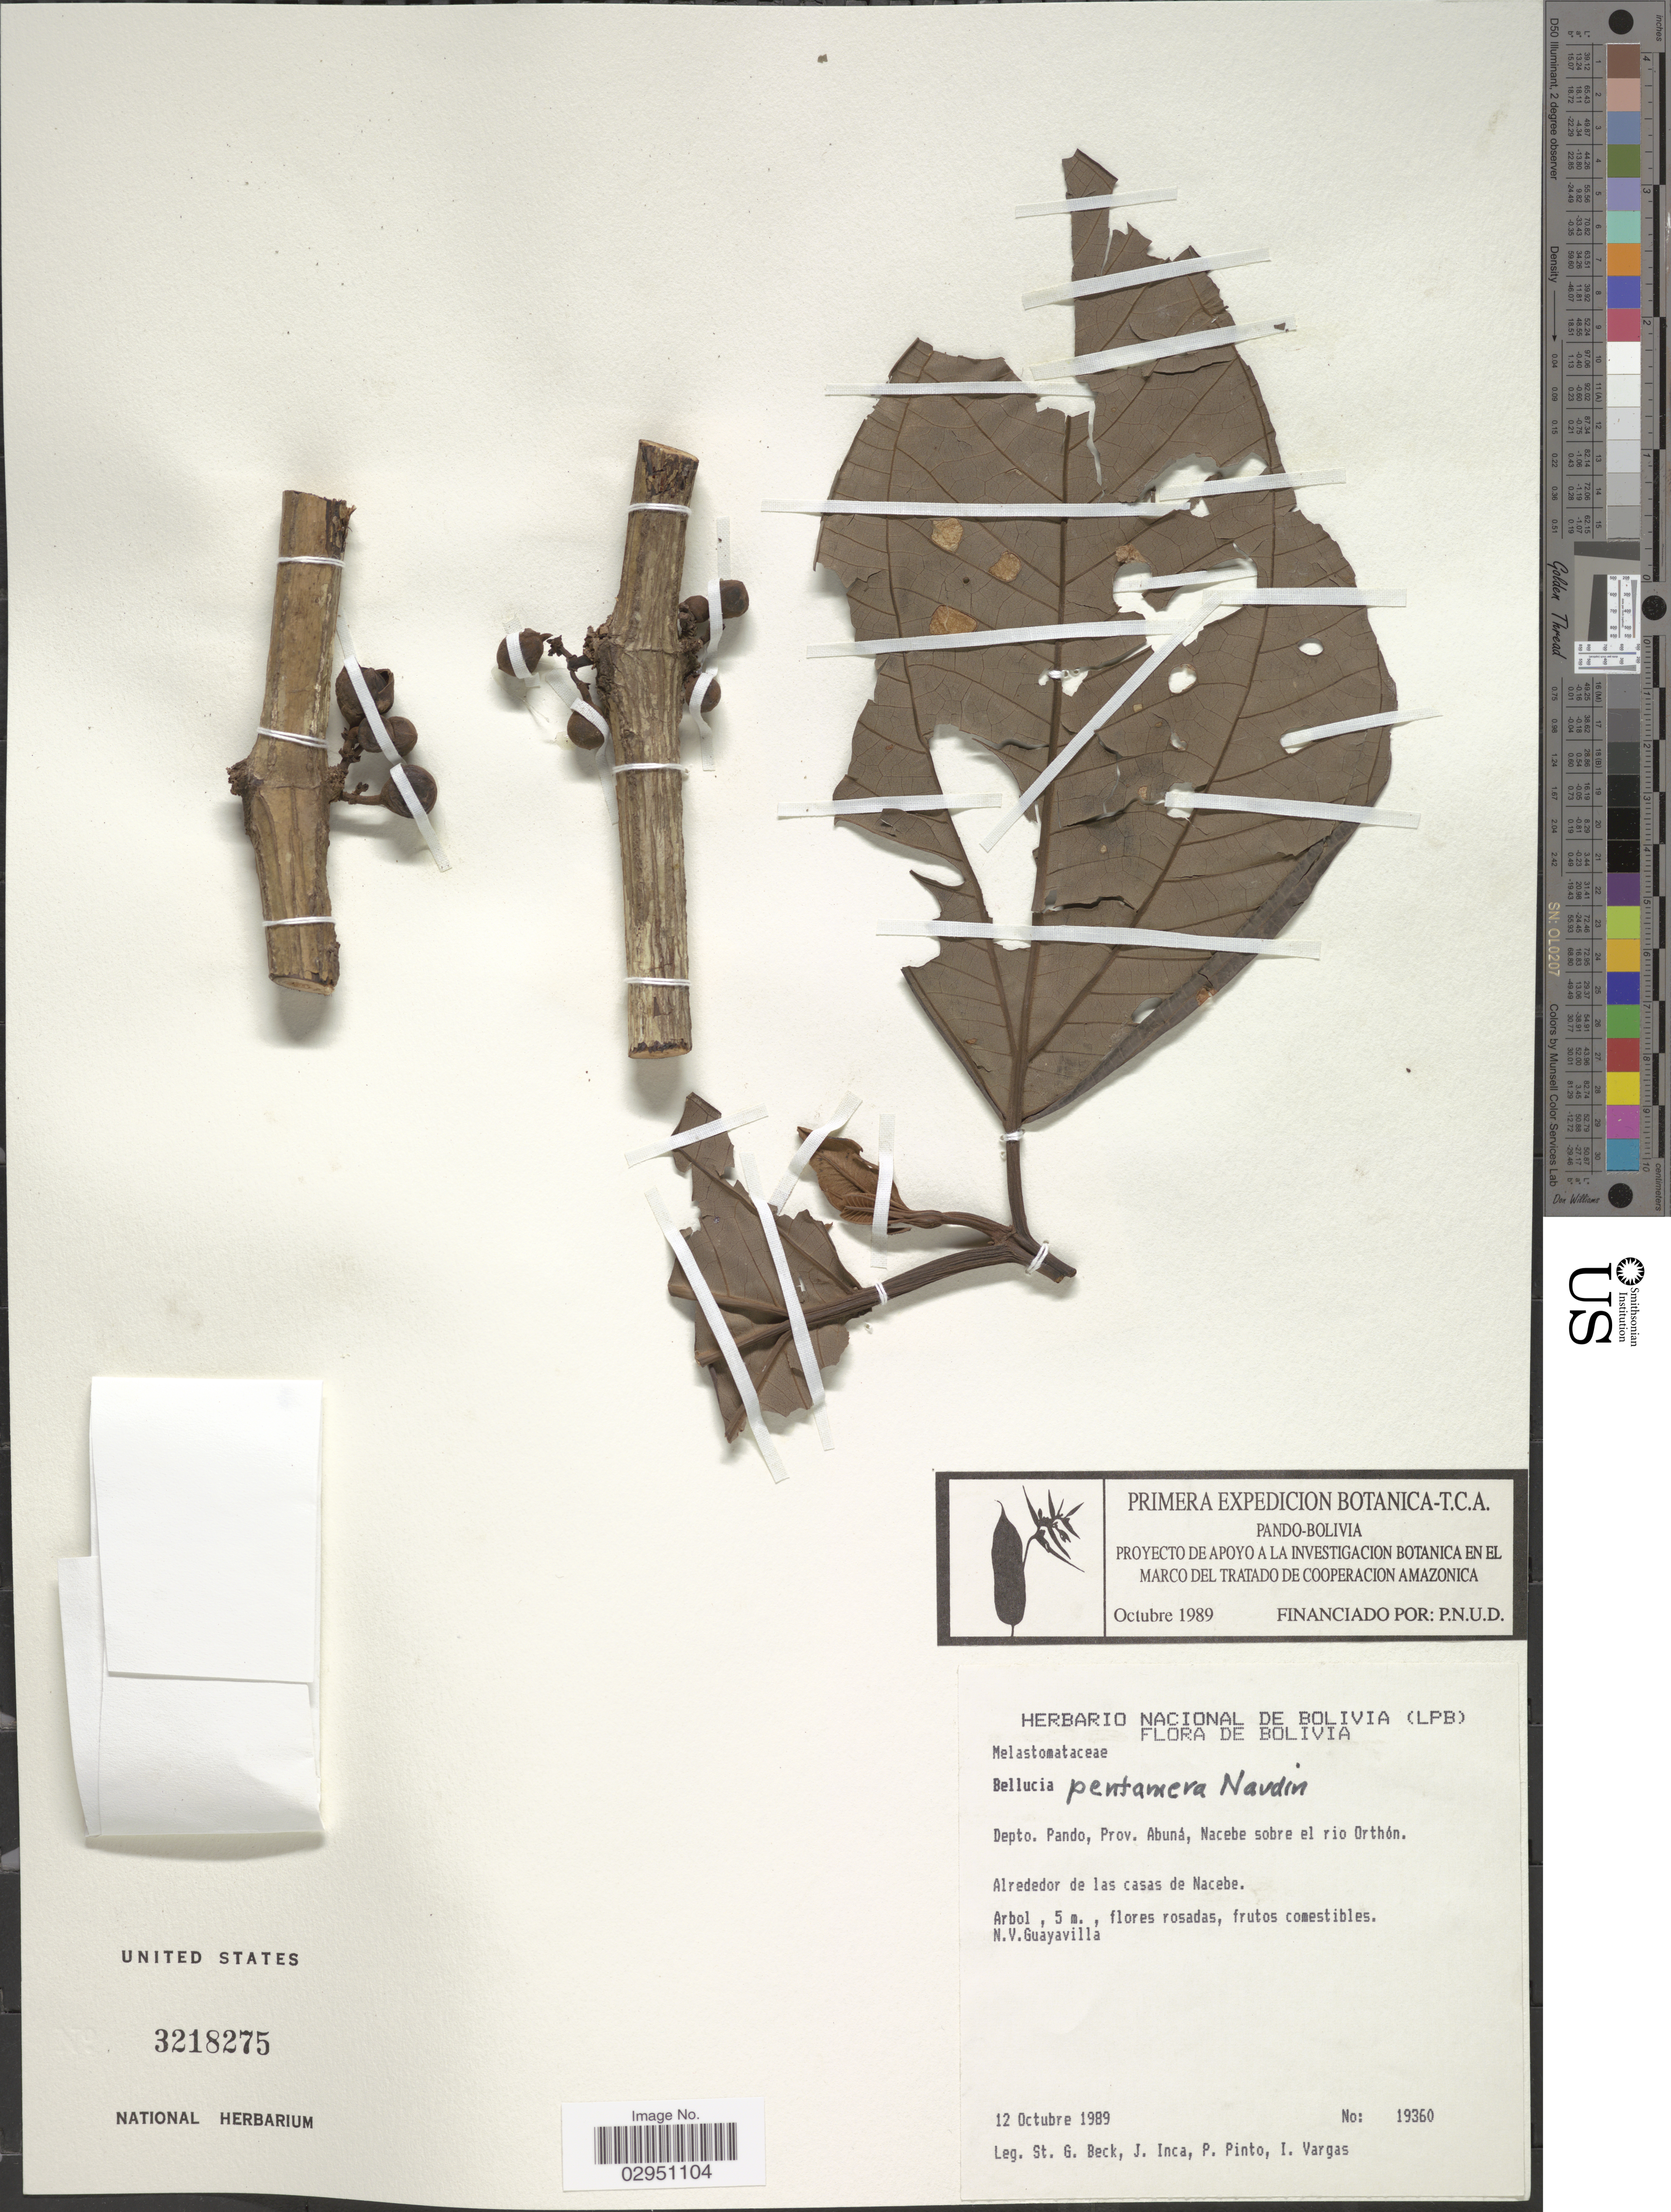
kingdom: Plantae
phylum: Tracheophyta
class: Magnoliopsida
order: Myrtales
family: Melastomataceae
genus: Bellucia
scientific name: Bellucia pentamera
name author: Naudin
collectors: S. G. Beck, J. Inca, P. Pinto & I. Vargas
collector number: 19360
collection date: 1989-10-12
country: Bolivia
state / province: Pando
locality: Depto. Panda, Prov. Abuná, Nacebe sobre el rio Orthón. Alrededor de las casas de Nacebe.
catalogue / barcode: US 3218275